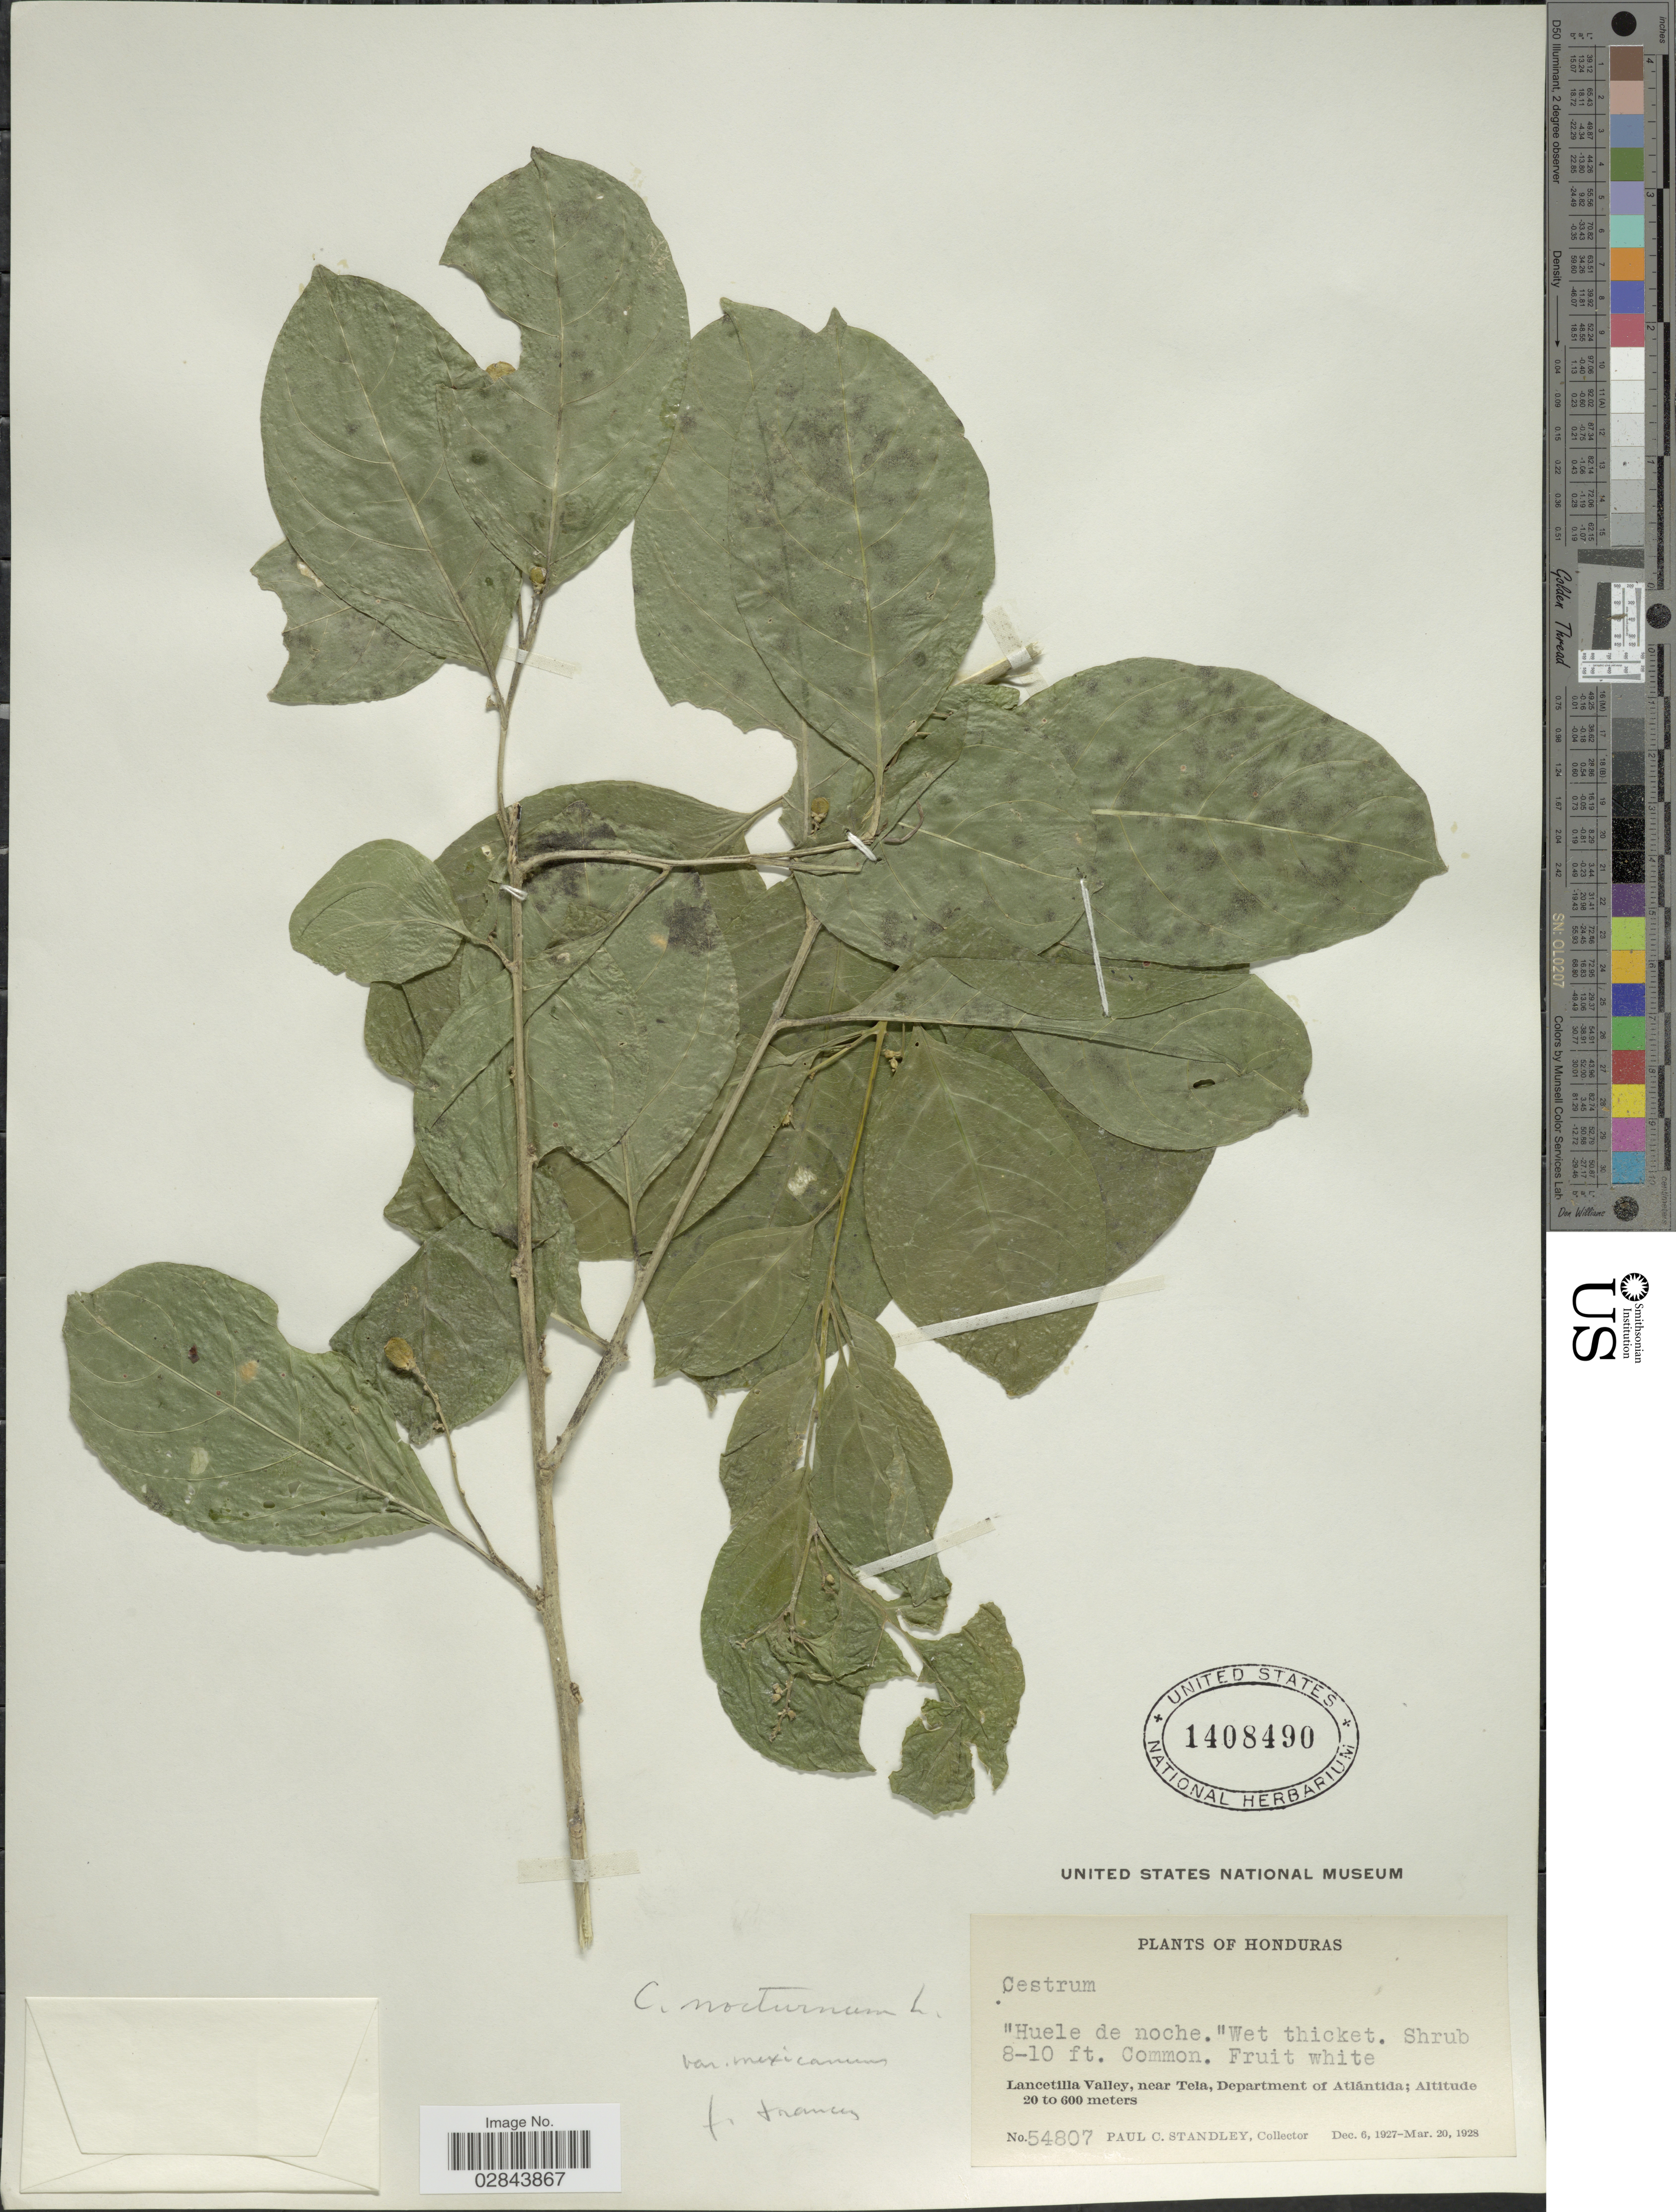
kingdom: Plantae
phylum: Tracheophyta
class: Magnoliopsida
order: Solanales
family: Solanaceae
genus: Cestrum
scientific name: Cestrum nocturnum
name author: L.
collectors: P. C. Standley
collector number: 54807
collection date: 1927-12-06/1928-03-20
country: Honduras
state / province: Atlántida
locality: Lancetilla Valley, near Tela, Department of Atlántida.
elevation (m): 20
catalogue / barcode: US 1408490